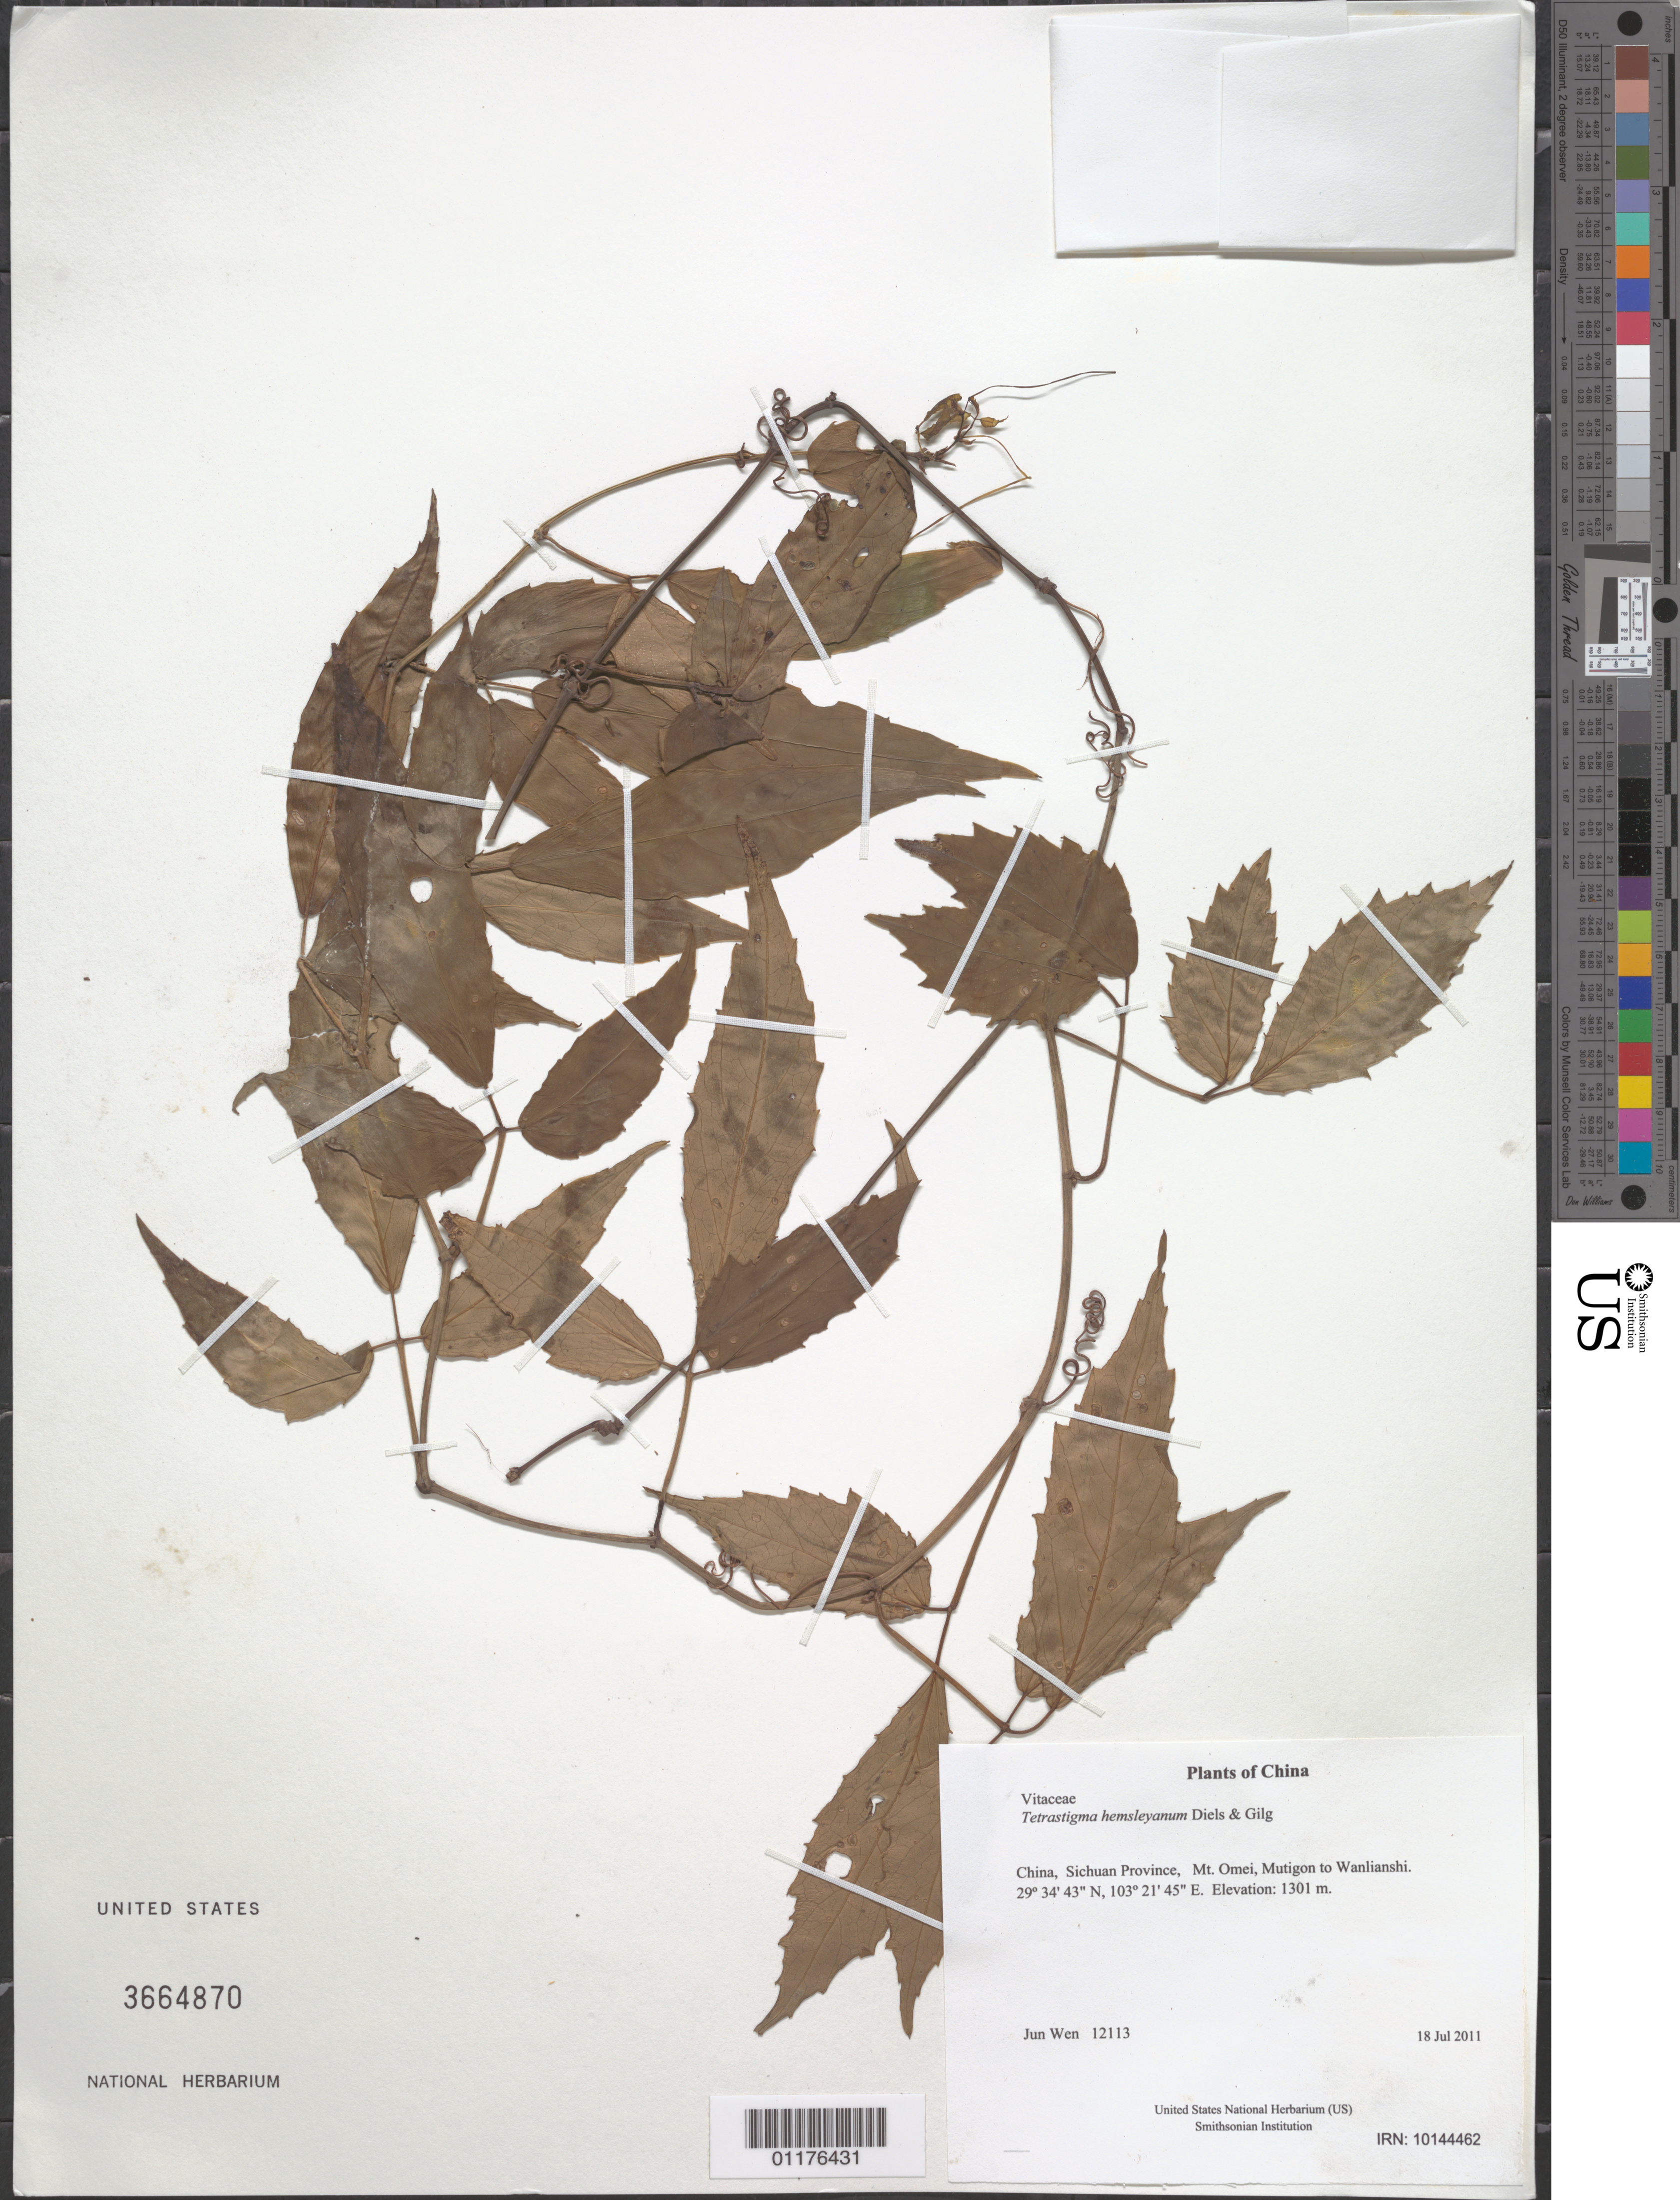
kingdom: Plantae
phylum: Tracheophyta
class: Magnoliopsida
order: Vitales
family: Vitaceae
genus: Tetrastigma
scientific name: Tetrastigma hemsleyanum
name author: Diels & Gilg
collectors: J. Wen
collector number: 12113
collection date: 2011-07-18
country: China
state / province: Sichuan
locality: Mt. Omei, Mutigon to Wanlianshi.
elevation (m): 1301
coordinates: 29 34 42.9 N, 103 21 45 E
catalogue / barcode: US 3664870